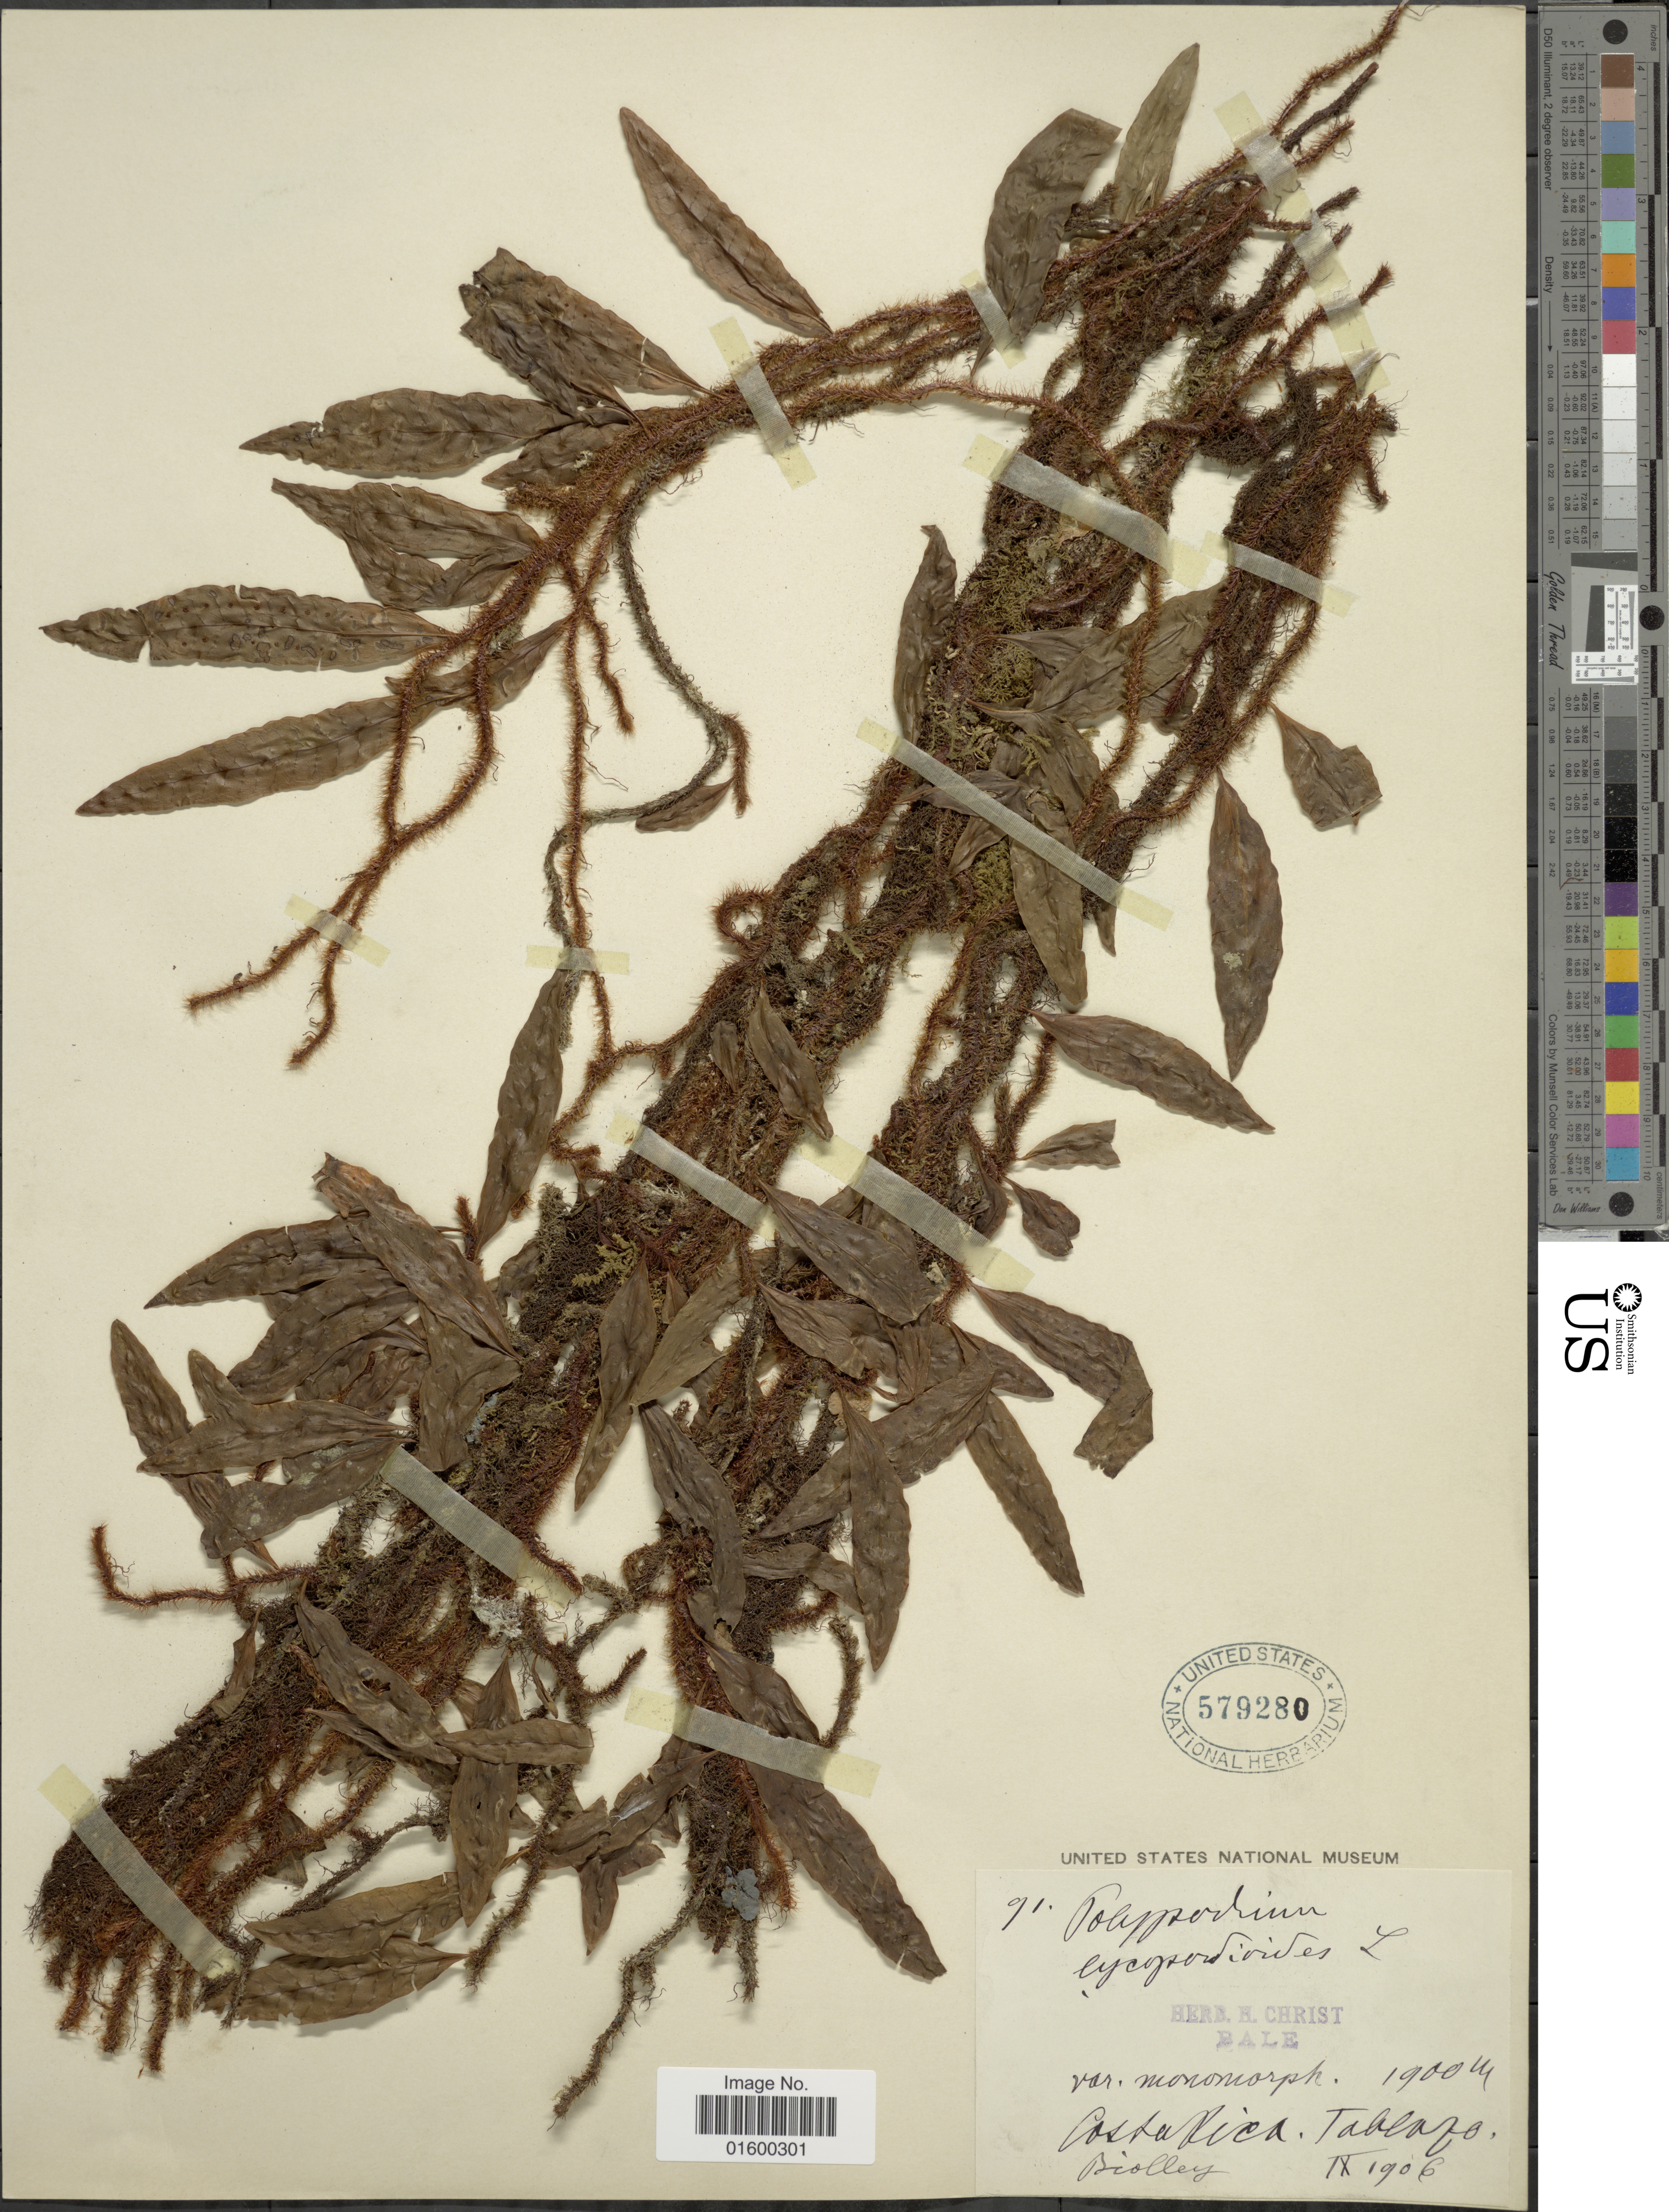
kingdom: Plantae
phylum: Tracheophyta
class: Polypodiopsida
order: Polypodiales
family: Polypodiaceae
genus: Microgramma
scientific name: Microgramma lycopodioides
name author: (L.) Copel.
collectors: P. Biolley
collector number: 91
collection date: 1906-09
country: Costa Rica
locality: Tablazo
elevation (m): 1900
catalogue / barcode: US 579280